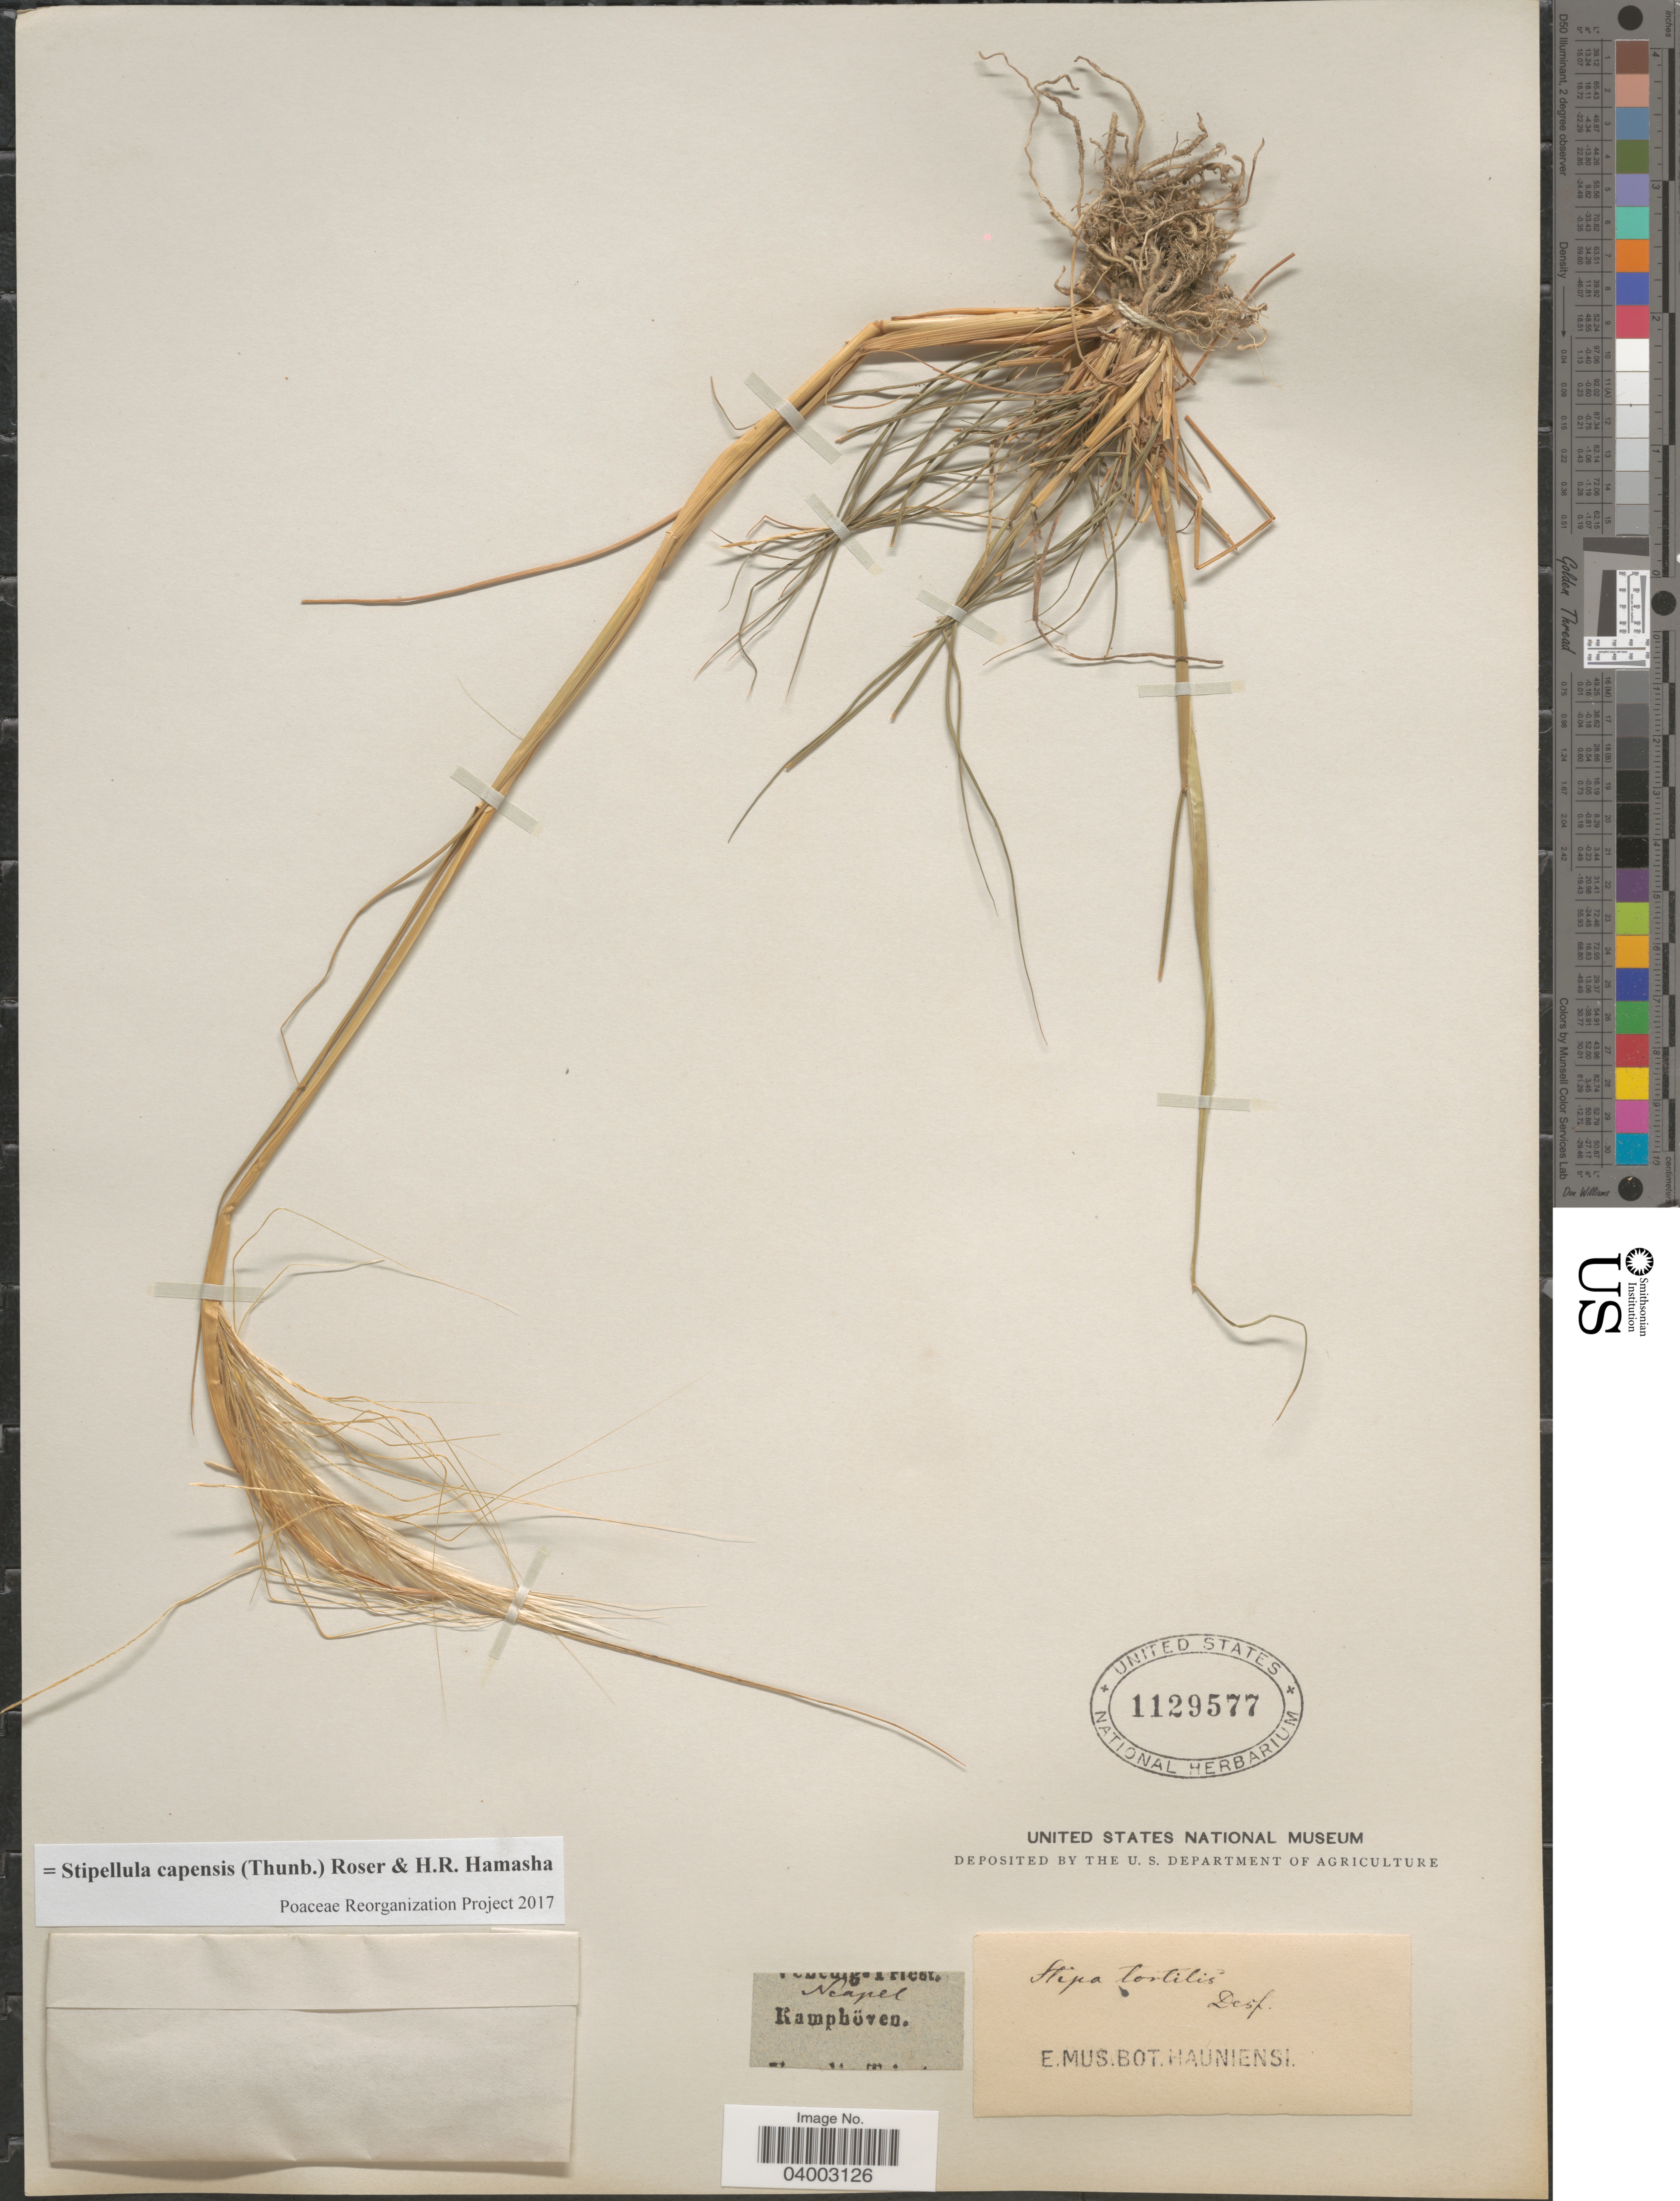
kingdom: Plantae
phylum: Tracheophyta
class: Liliopsida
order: Poales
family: Poaceae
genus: Stipellula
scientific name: Stipellula capensis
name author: (Thunb.) Röser & H. R. Hamasha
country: Italy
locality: Neapel. Kamphöven.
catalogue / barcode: US 1129577